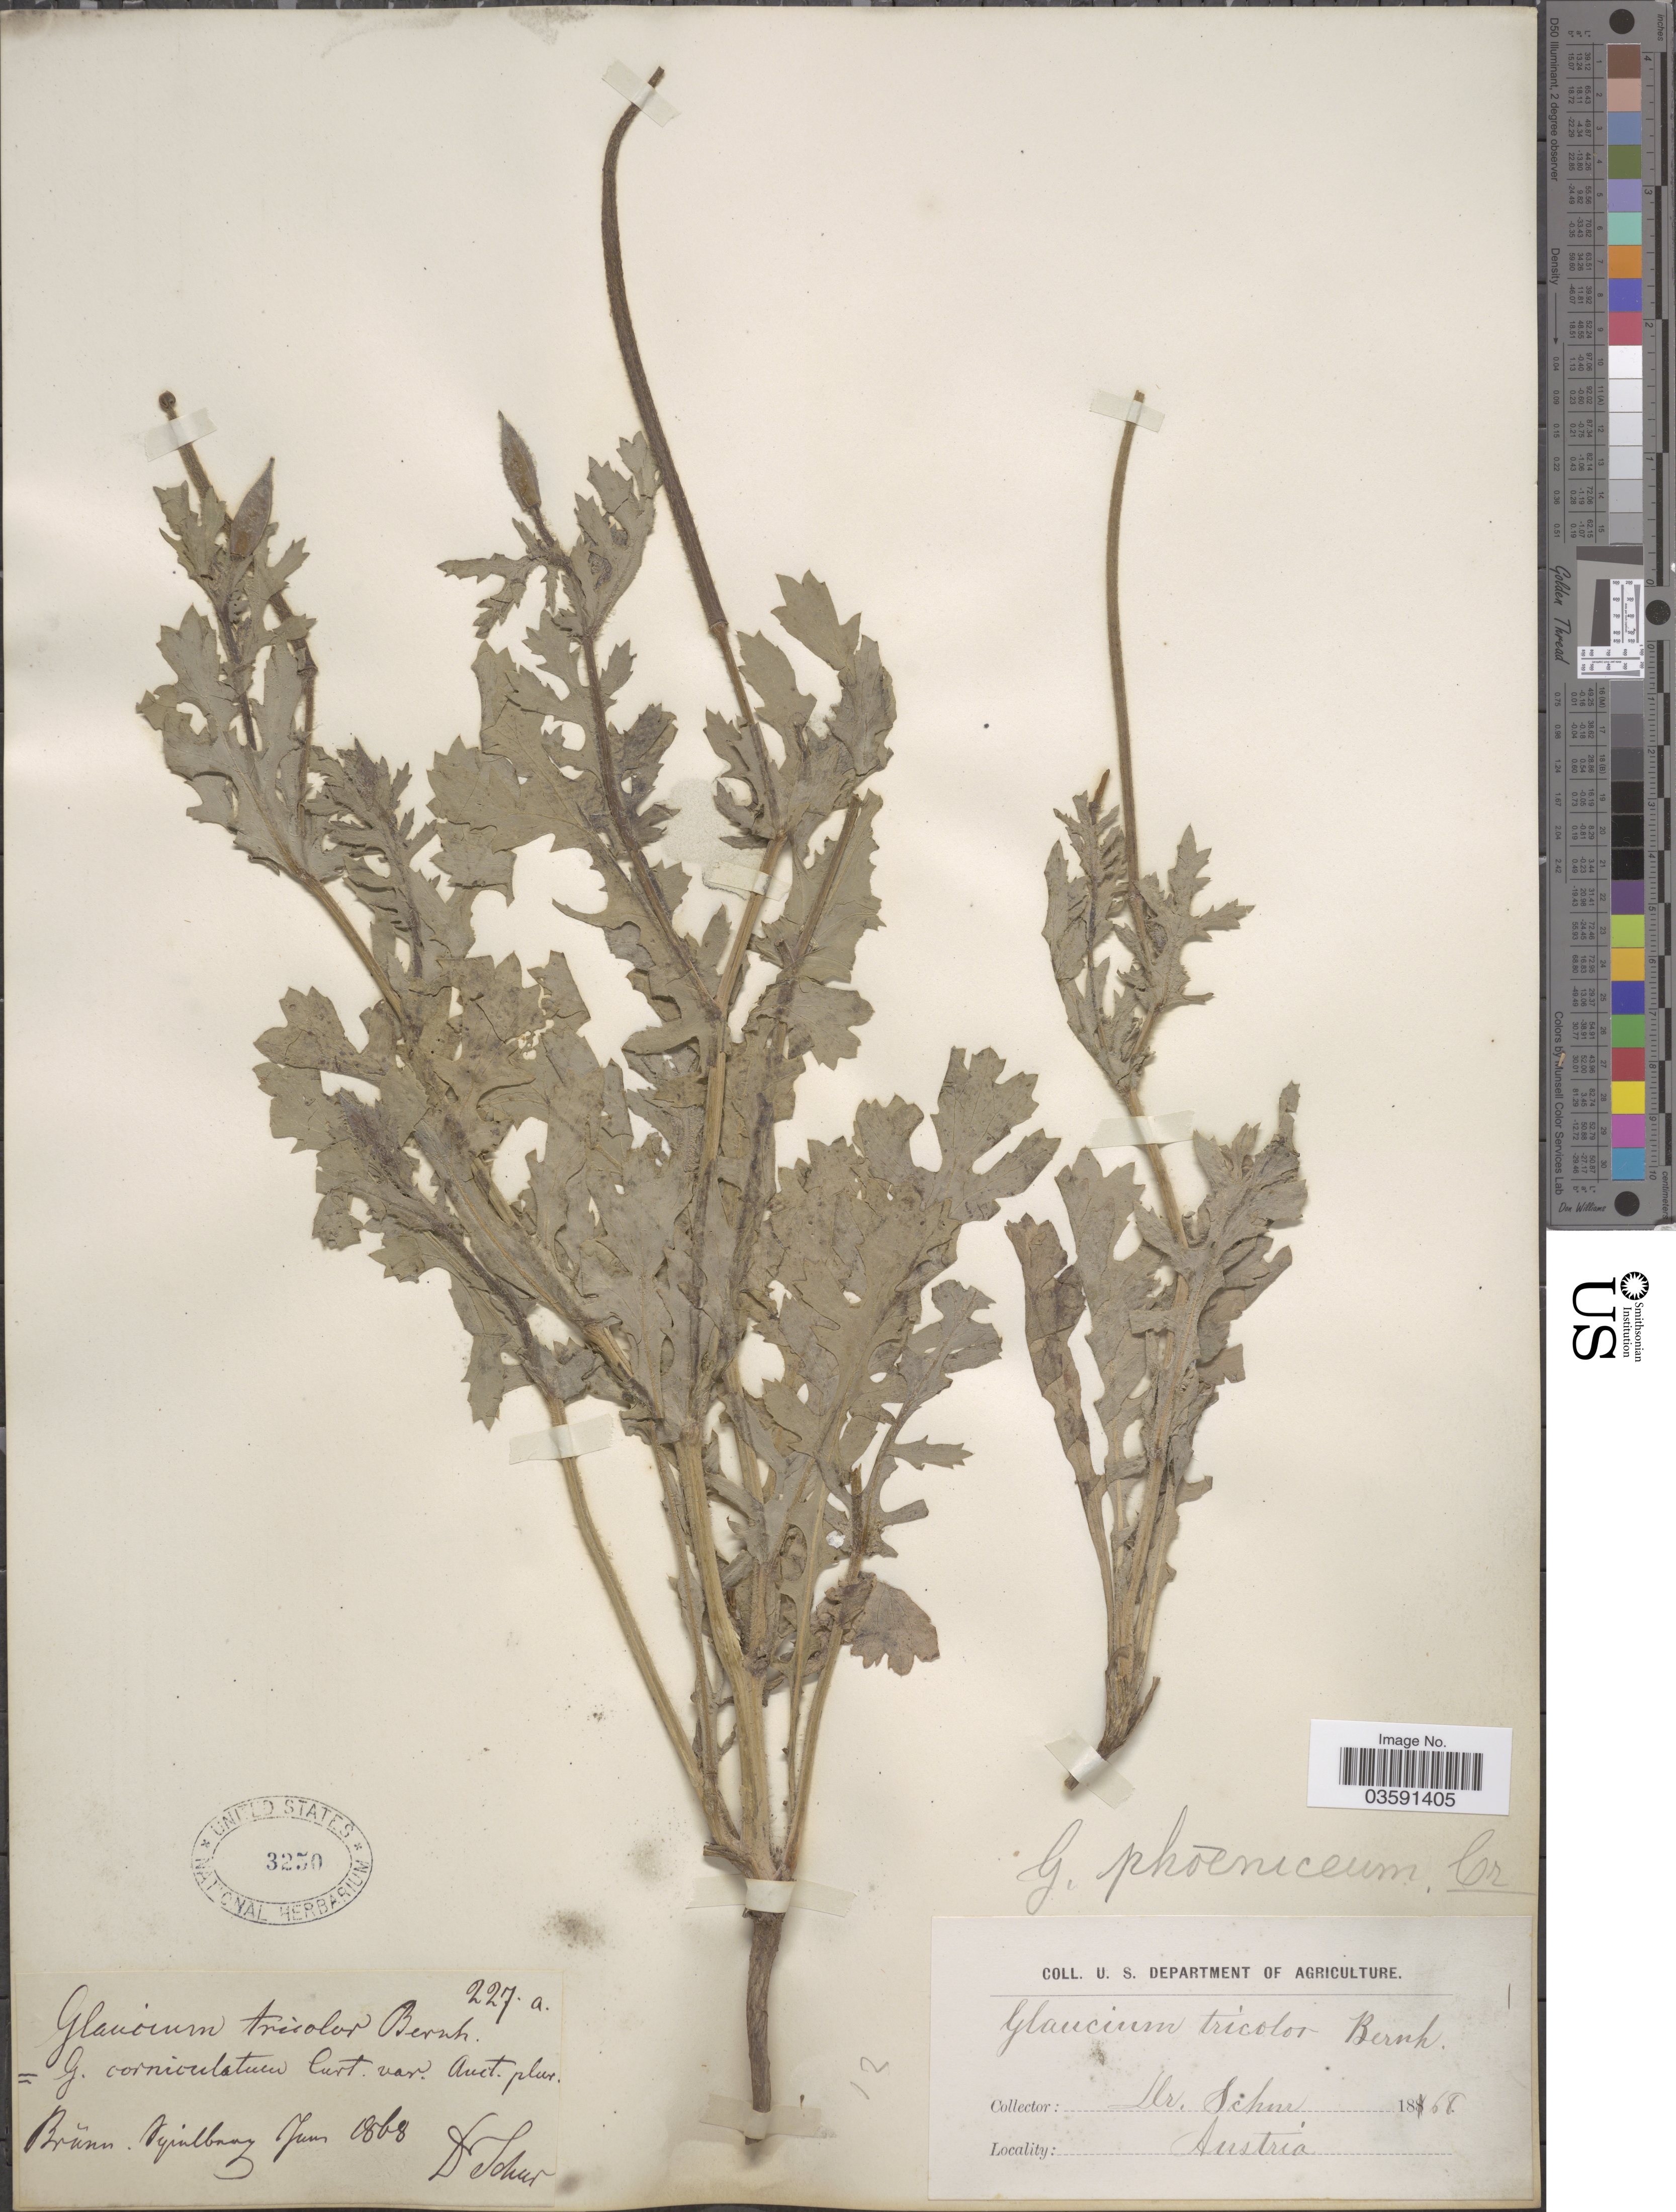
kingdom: Plantae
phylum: Tracheophyta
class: Magnoliopsida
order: Ranunculales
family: Papaveraceae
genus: Glaucium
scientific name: Glaucium phoeniceum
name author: Crantz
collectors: Schur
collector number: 227a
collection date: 1868-06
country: Austria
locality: Brünn. Aquilbaaz. [interpreted]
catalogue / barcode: US 3250